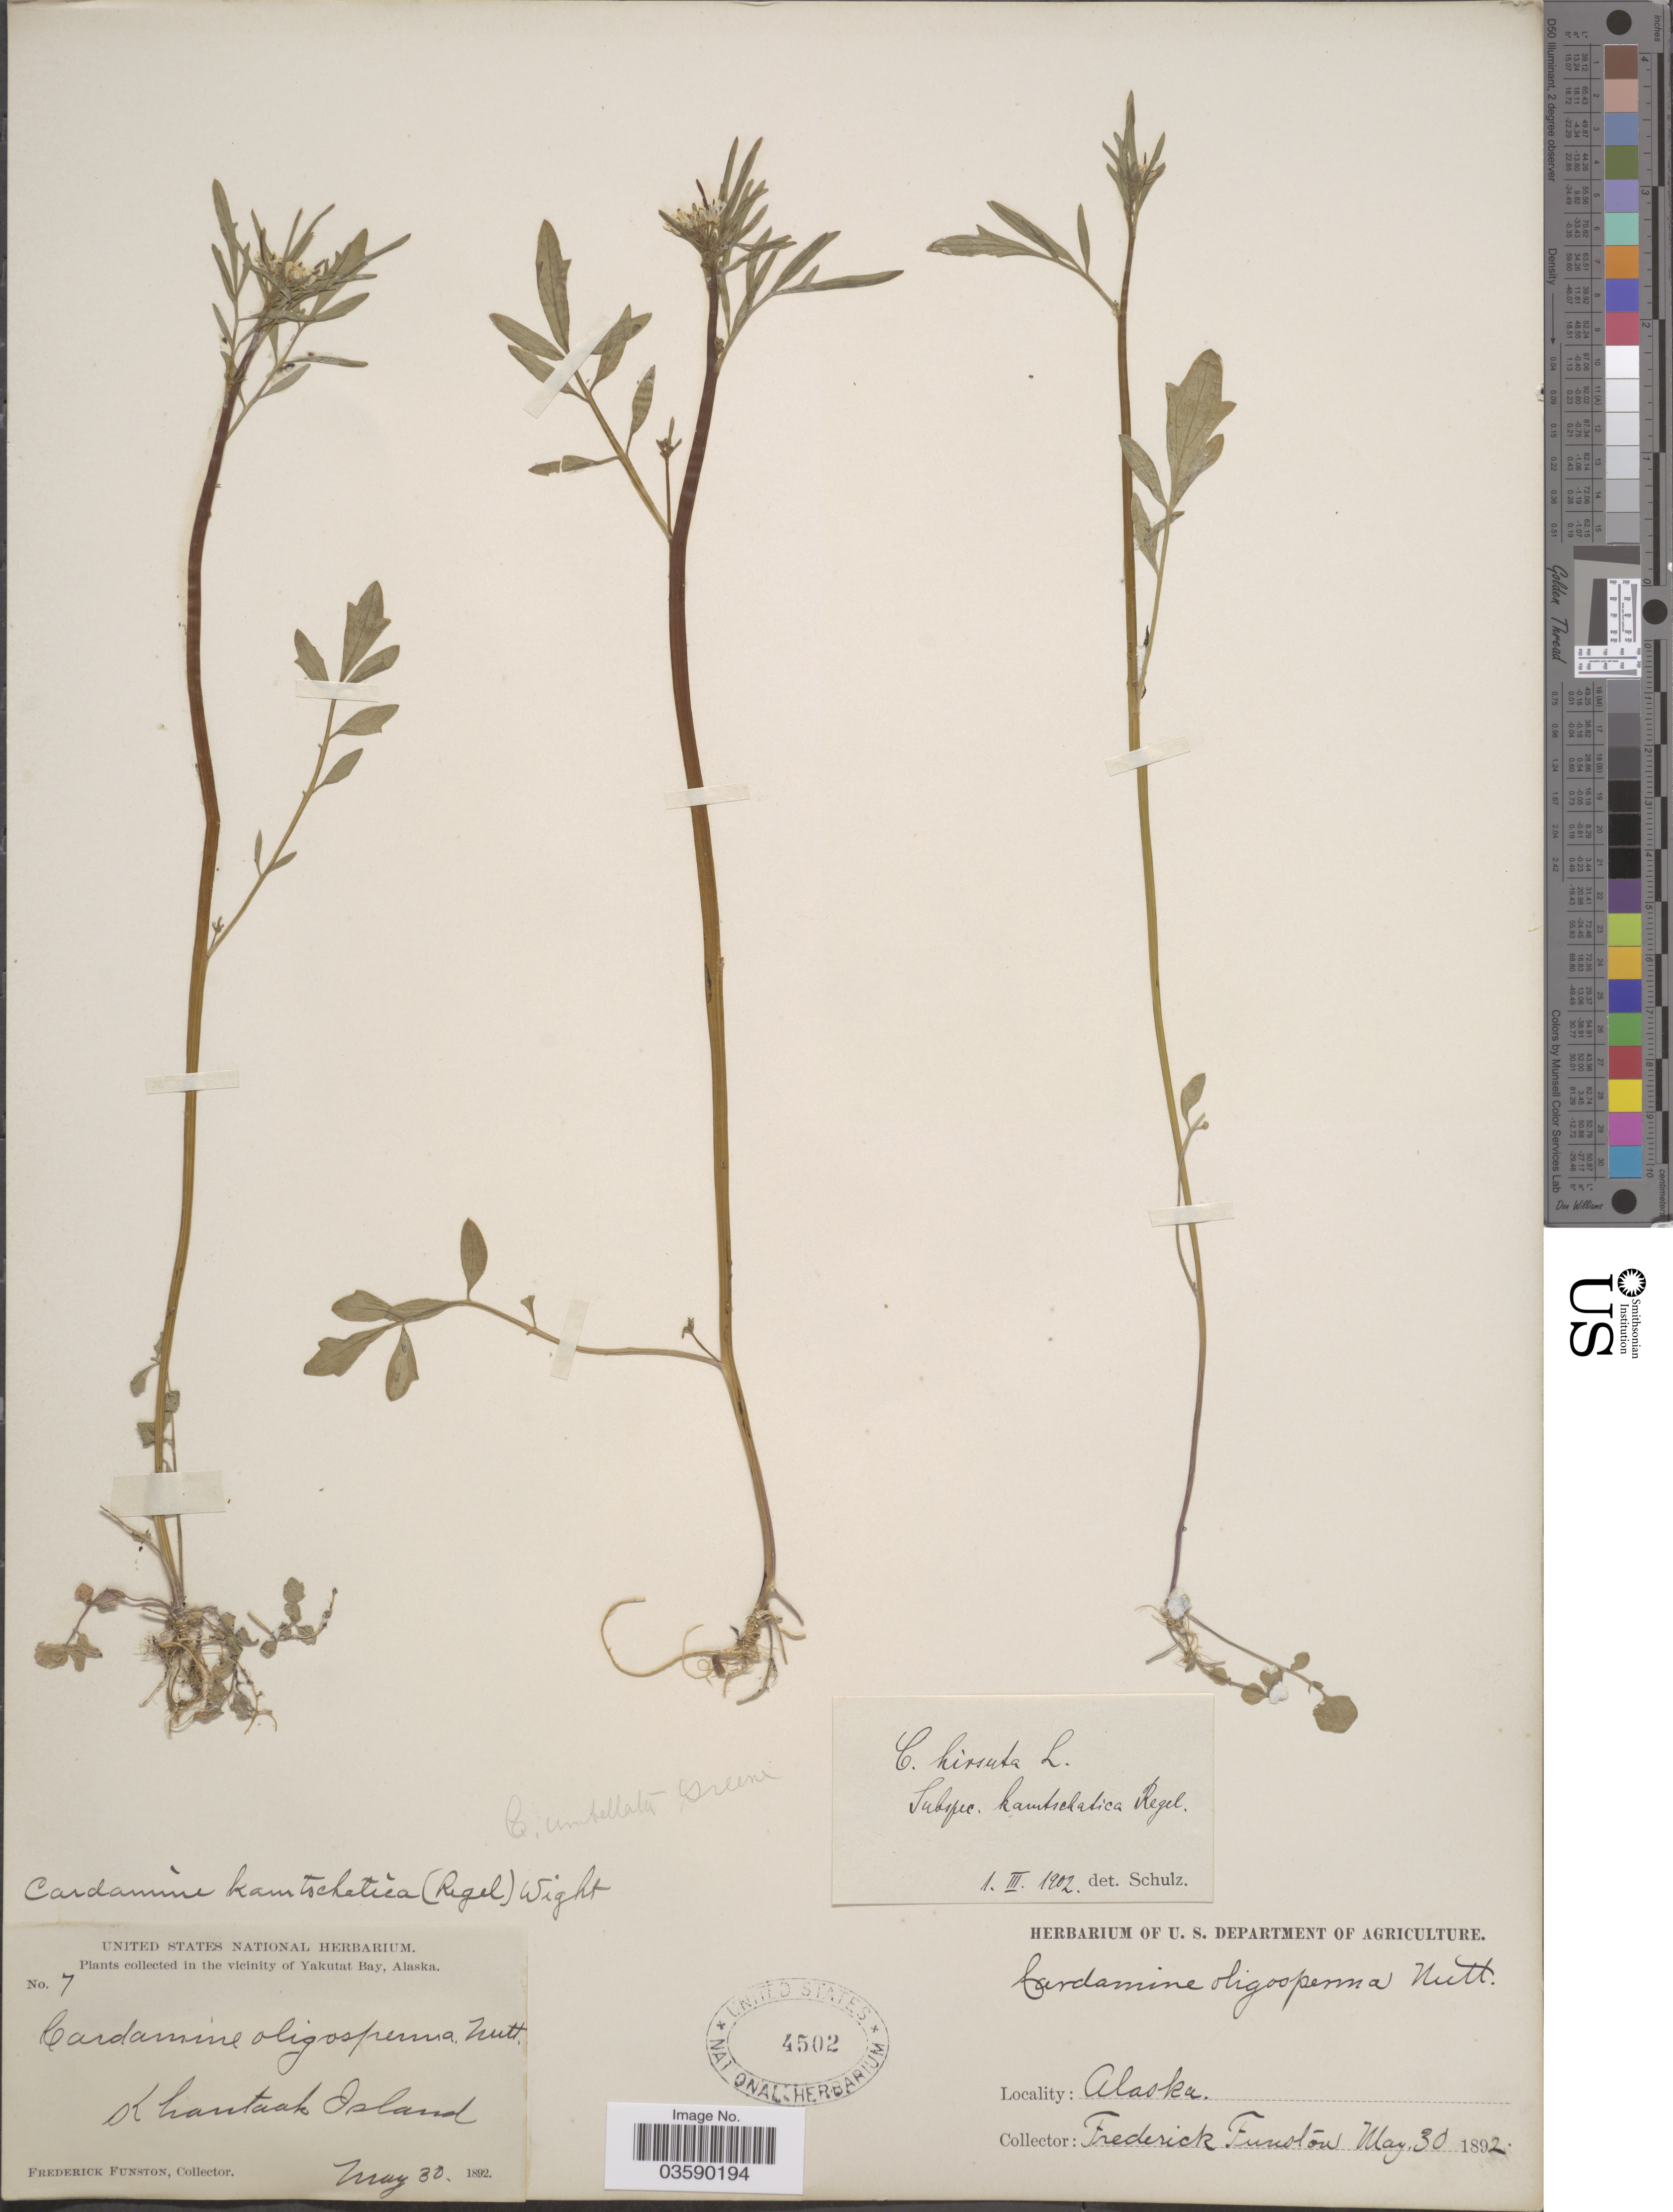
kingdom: Plantae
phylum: Tracheophyta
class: Magnoliopsida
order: Brassicales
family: Brassicaceae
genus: Cardamine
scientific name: Cardamine umbellata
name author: Greene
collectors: F. Funston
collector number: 7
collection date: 1892-05-30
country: United States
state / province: Alaska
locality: In the vicinity of Yakutat Bay. Khantaak Island.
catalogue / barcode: US 4502